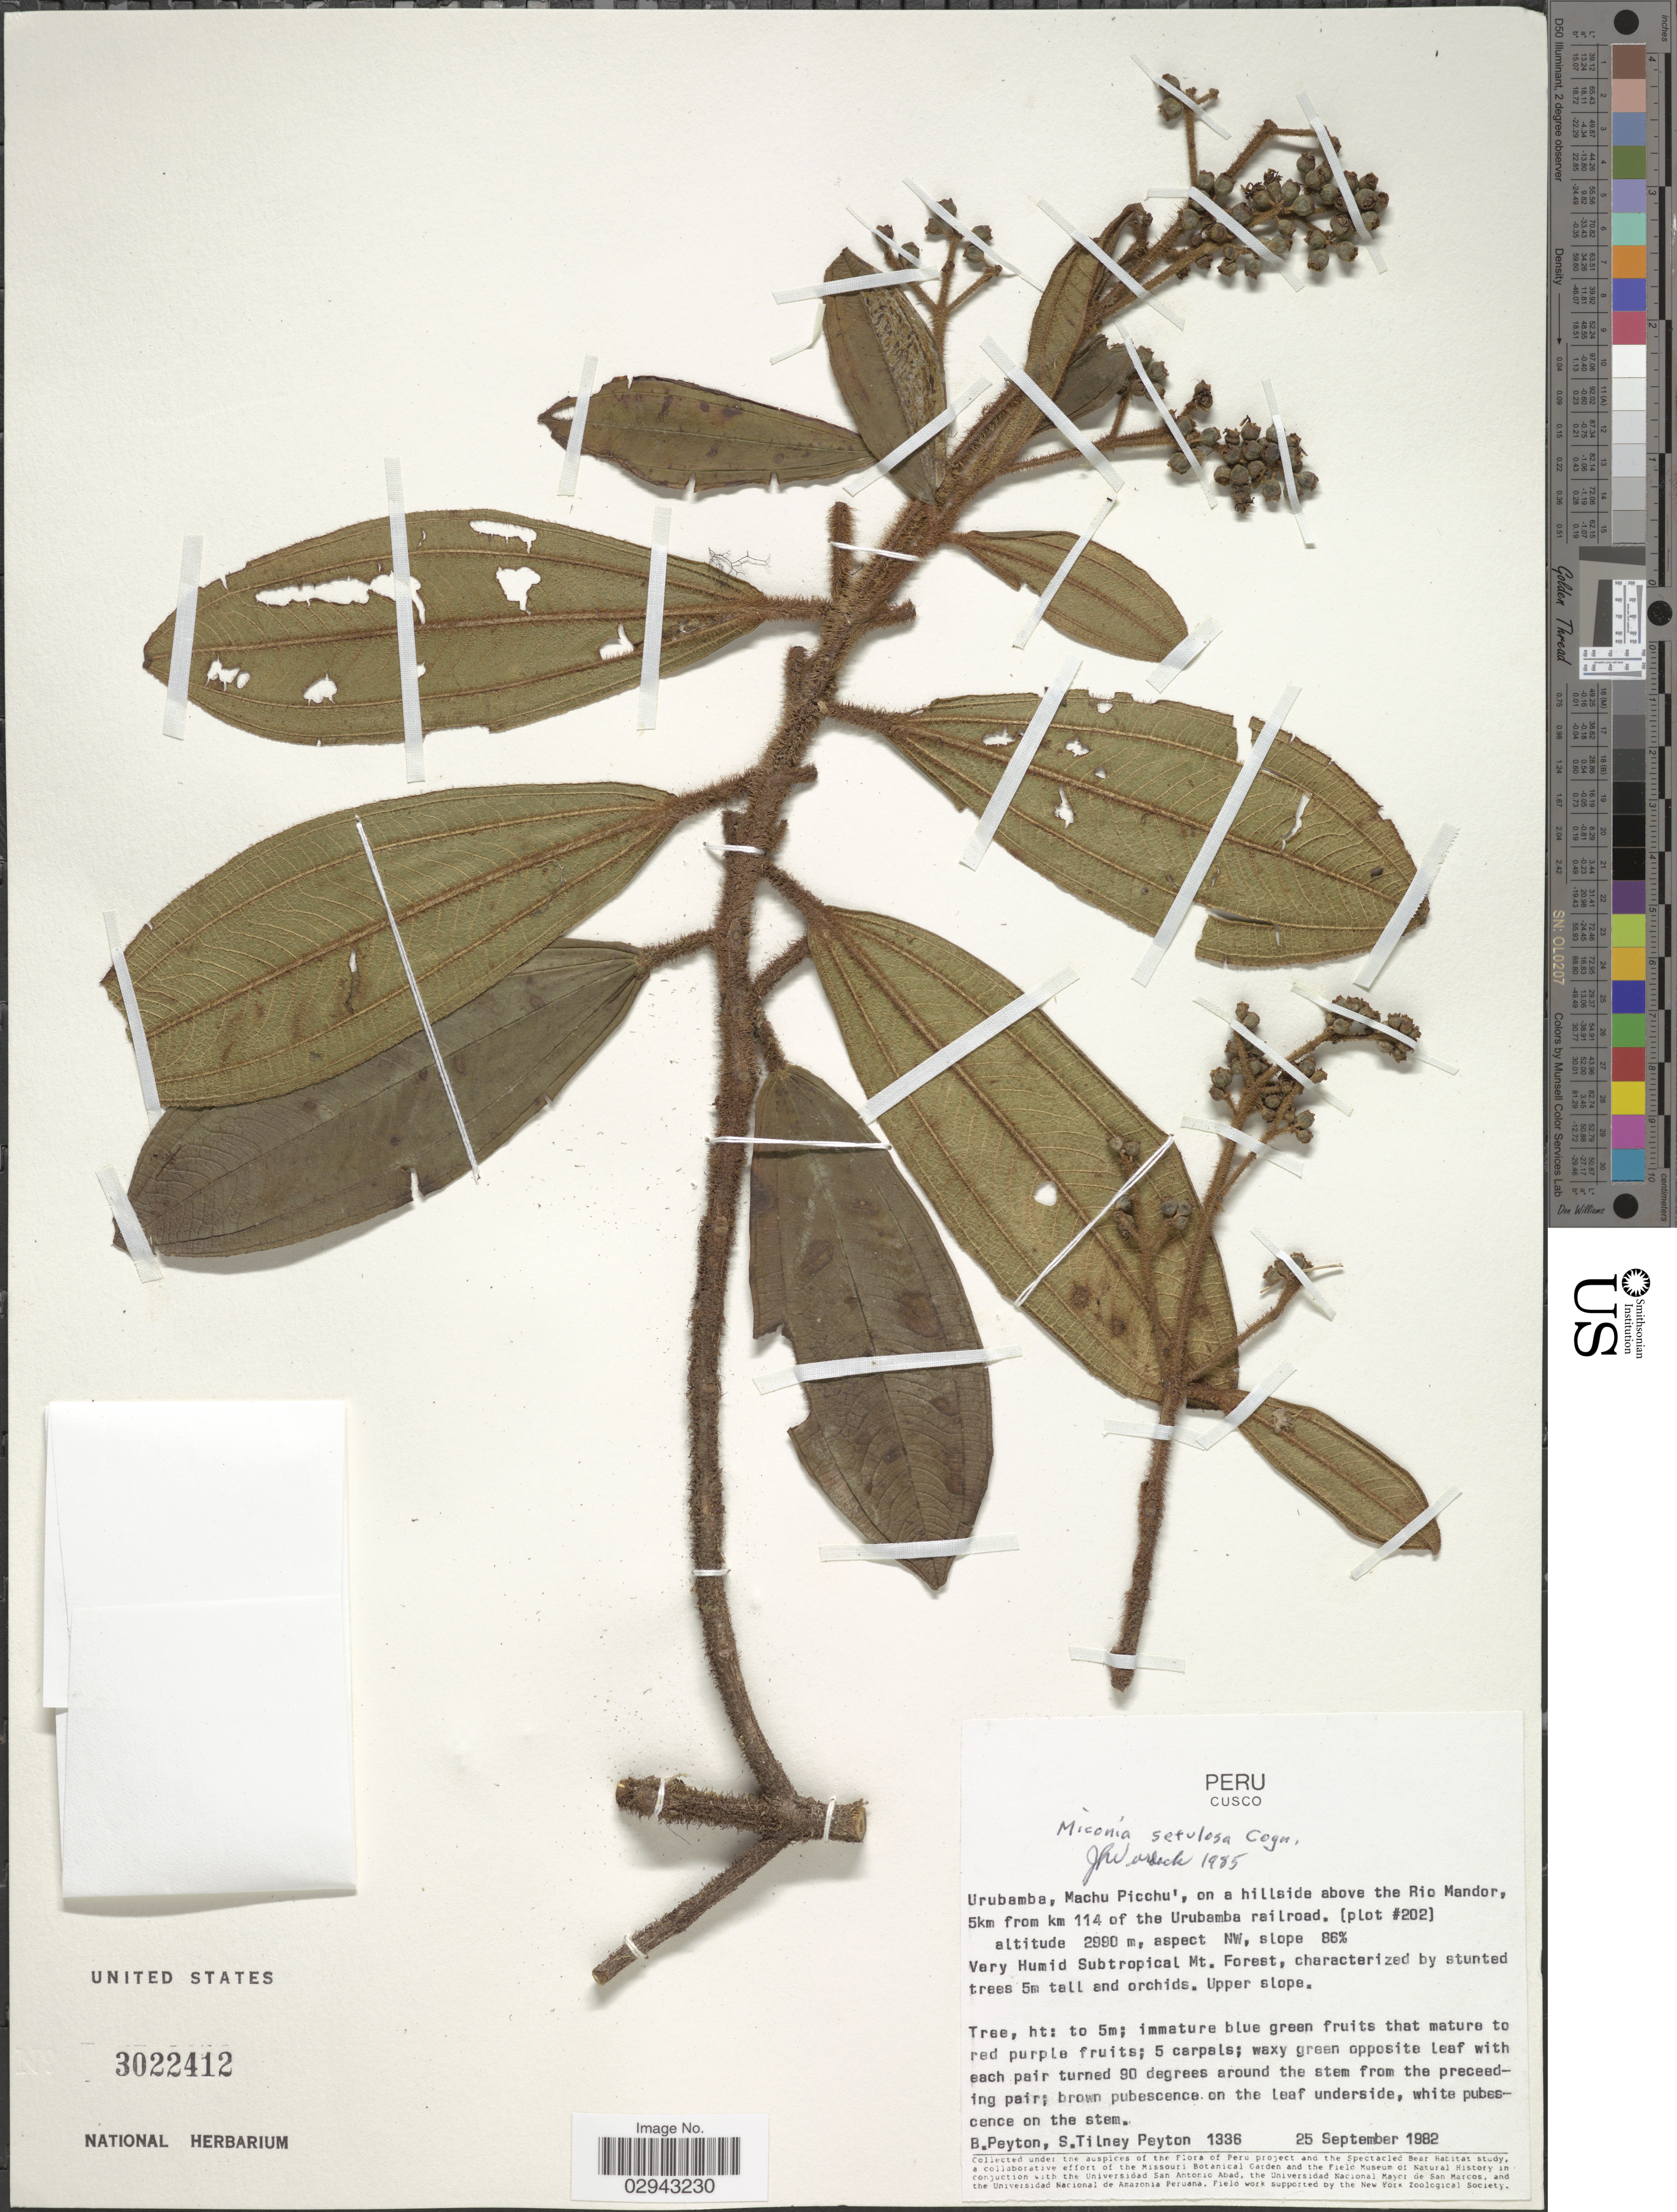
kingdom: Plantae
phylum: Tracheophyta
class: Magnoliopsida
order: Myrtales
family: Melastomataceae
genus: Miconia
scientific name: Miconia setulosa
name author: Cogn.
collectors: B. Peyton & S. Peyton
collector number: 1336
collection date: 1982-09-25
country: Peru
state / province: Cusco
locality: Urubamba, Machu Picchu', on a hillside above the Rio Mandor, 5km from km 114 of the Urubamba railroad. (plot #202). Aspect NW.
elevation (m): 2990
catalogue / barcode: US 3022412